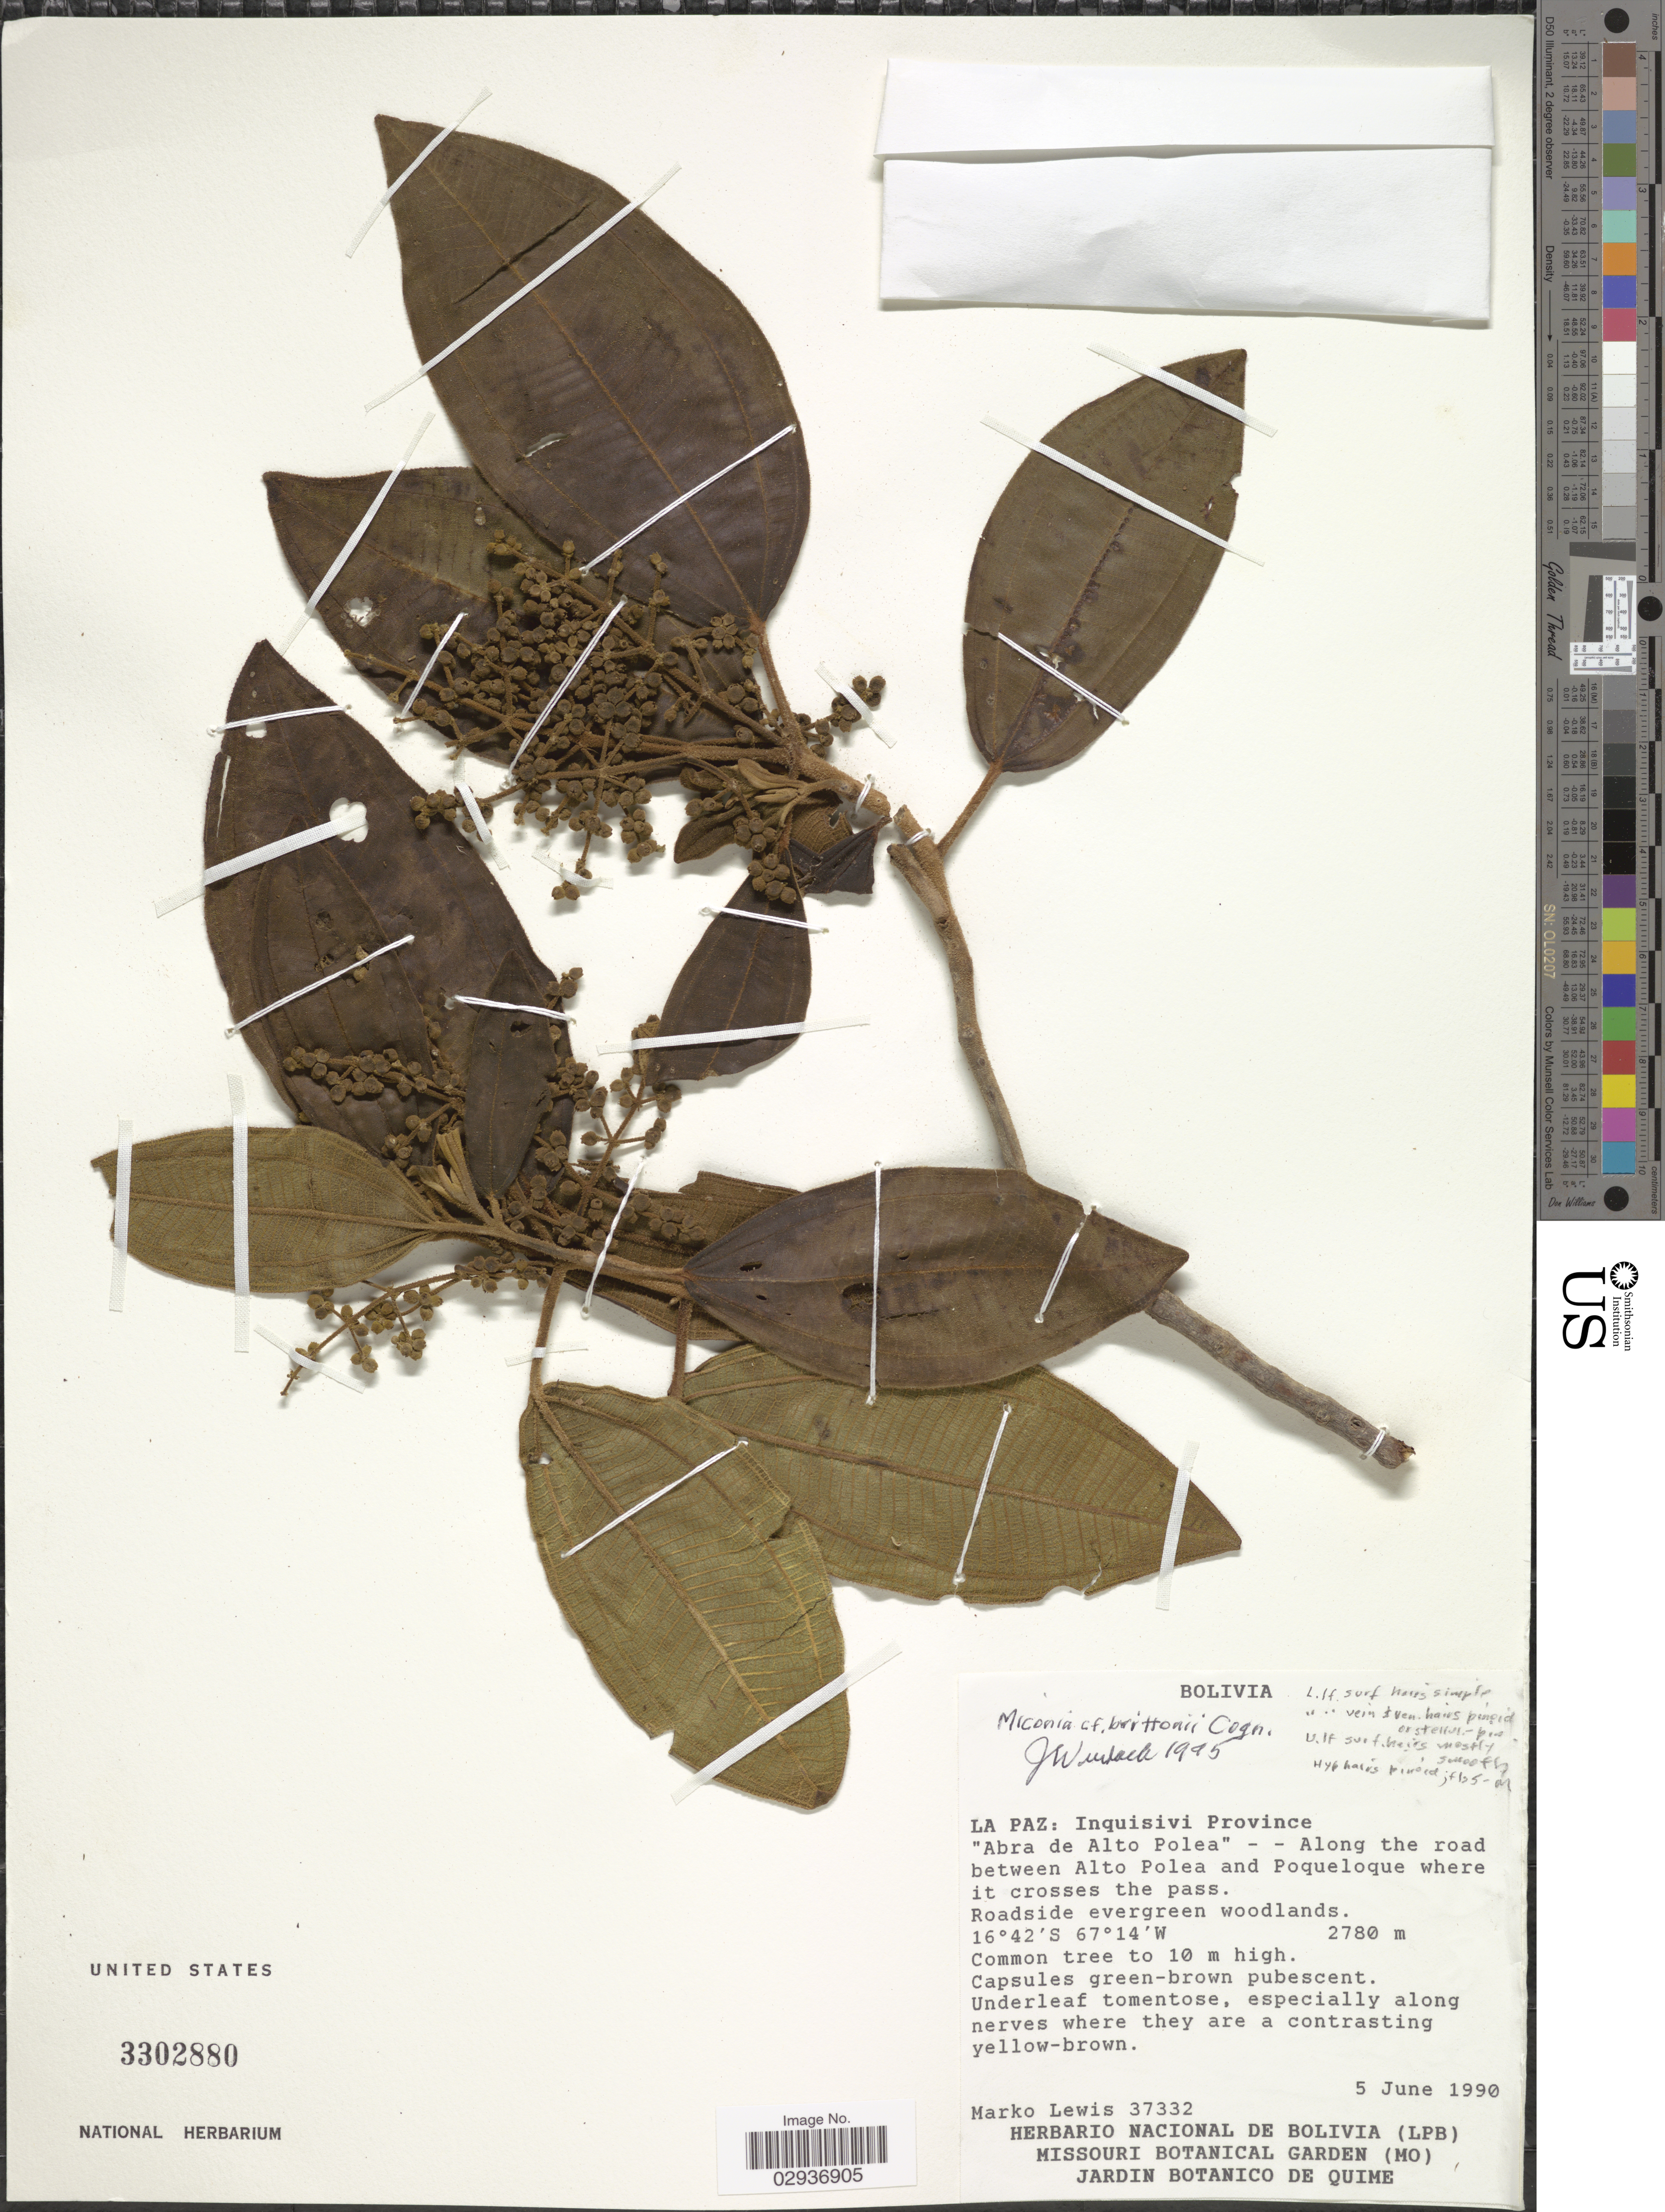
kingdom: Plantae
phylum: Tracheophyta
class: Magnoliopsida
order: Myrtales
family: Melastomataceae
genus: Miconia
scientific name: Miconia brittonii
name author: Cogn.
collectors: M. A. Lewis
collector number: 37332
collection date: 1990-06-05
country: Bolivia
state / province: La Paz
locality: Inquisivi Province. "Abra de Alto Polea" - - Along the road between Alto Polea and Poqueloque where it crosses the pass.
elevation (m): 2780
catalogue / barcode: US 3302880